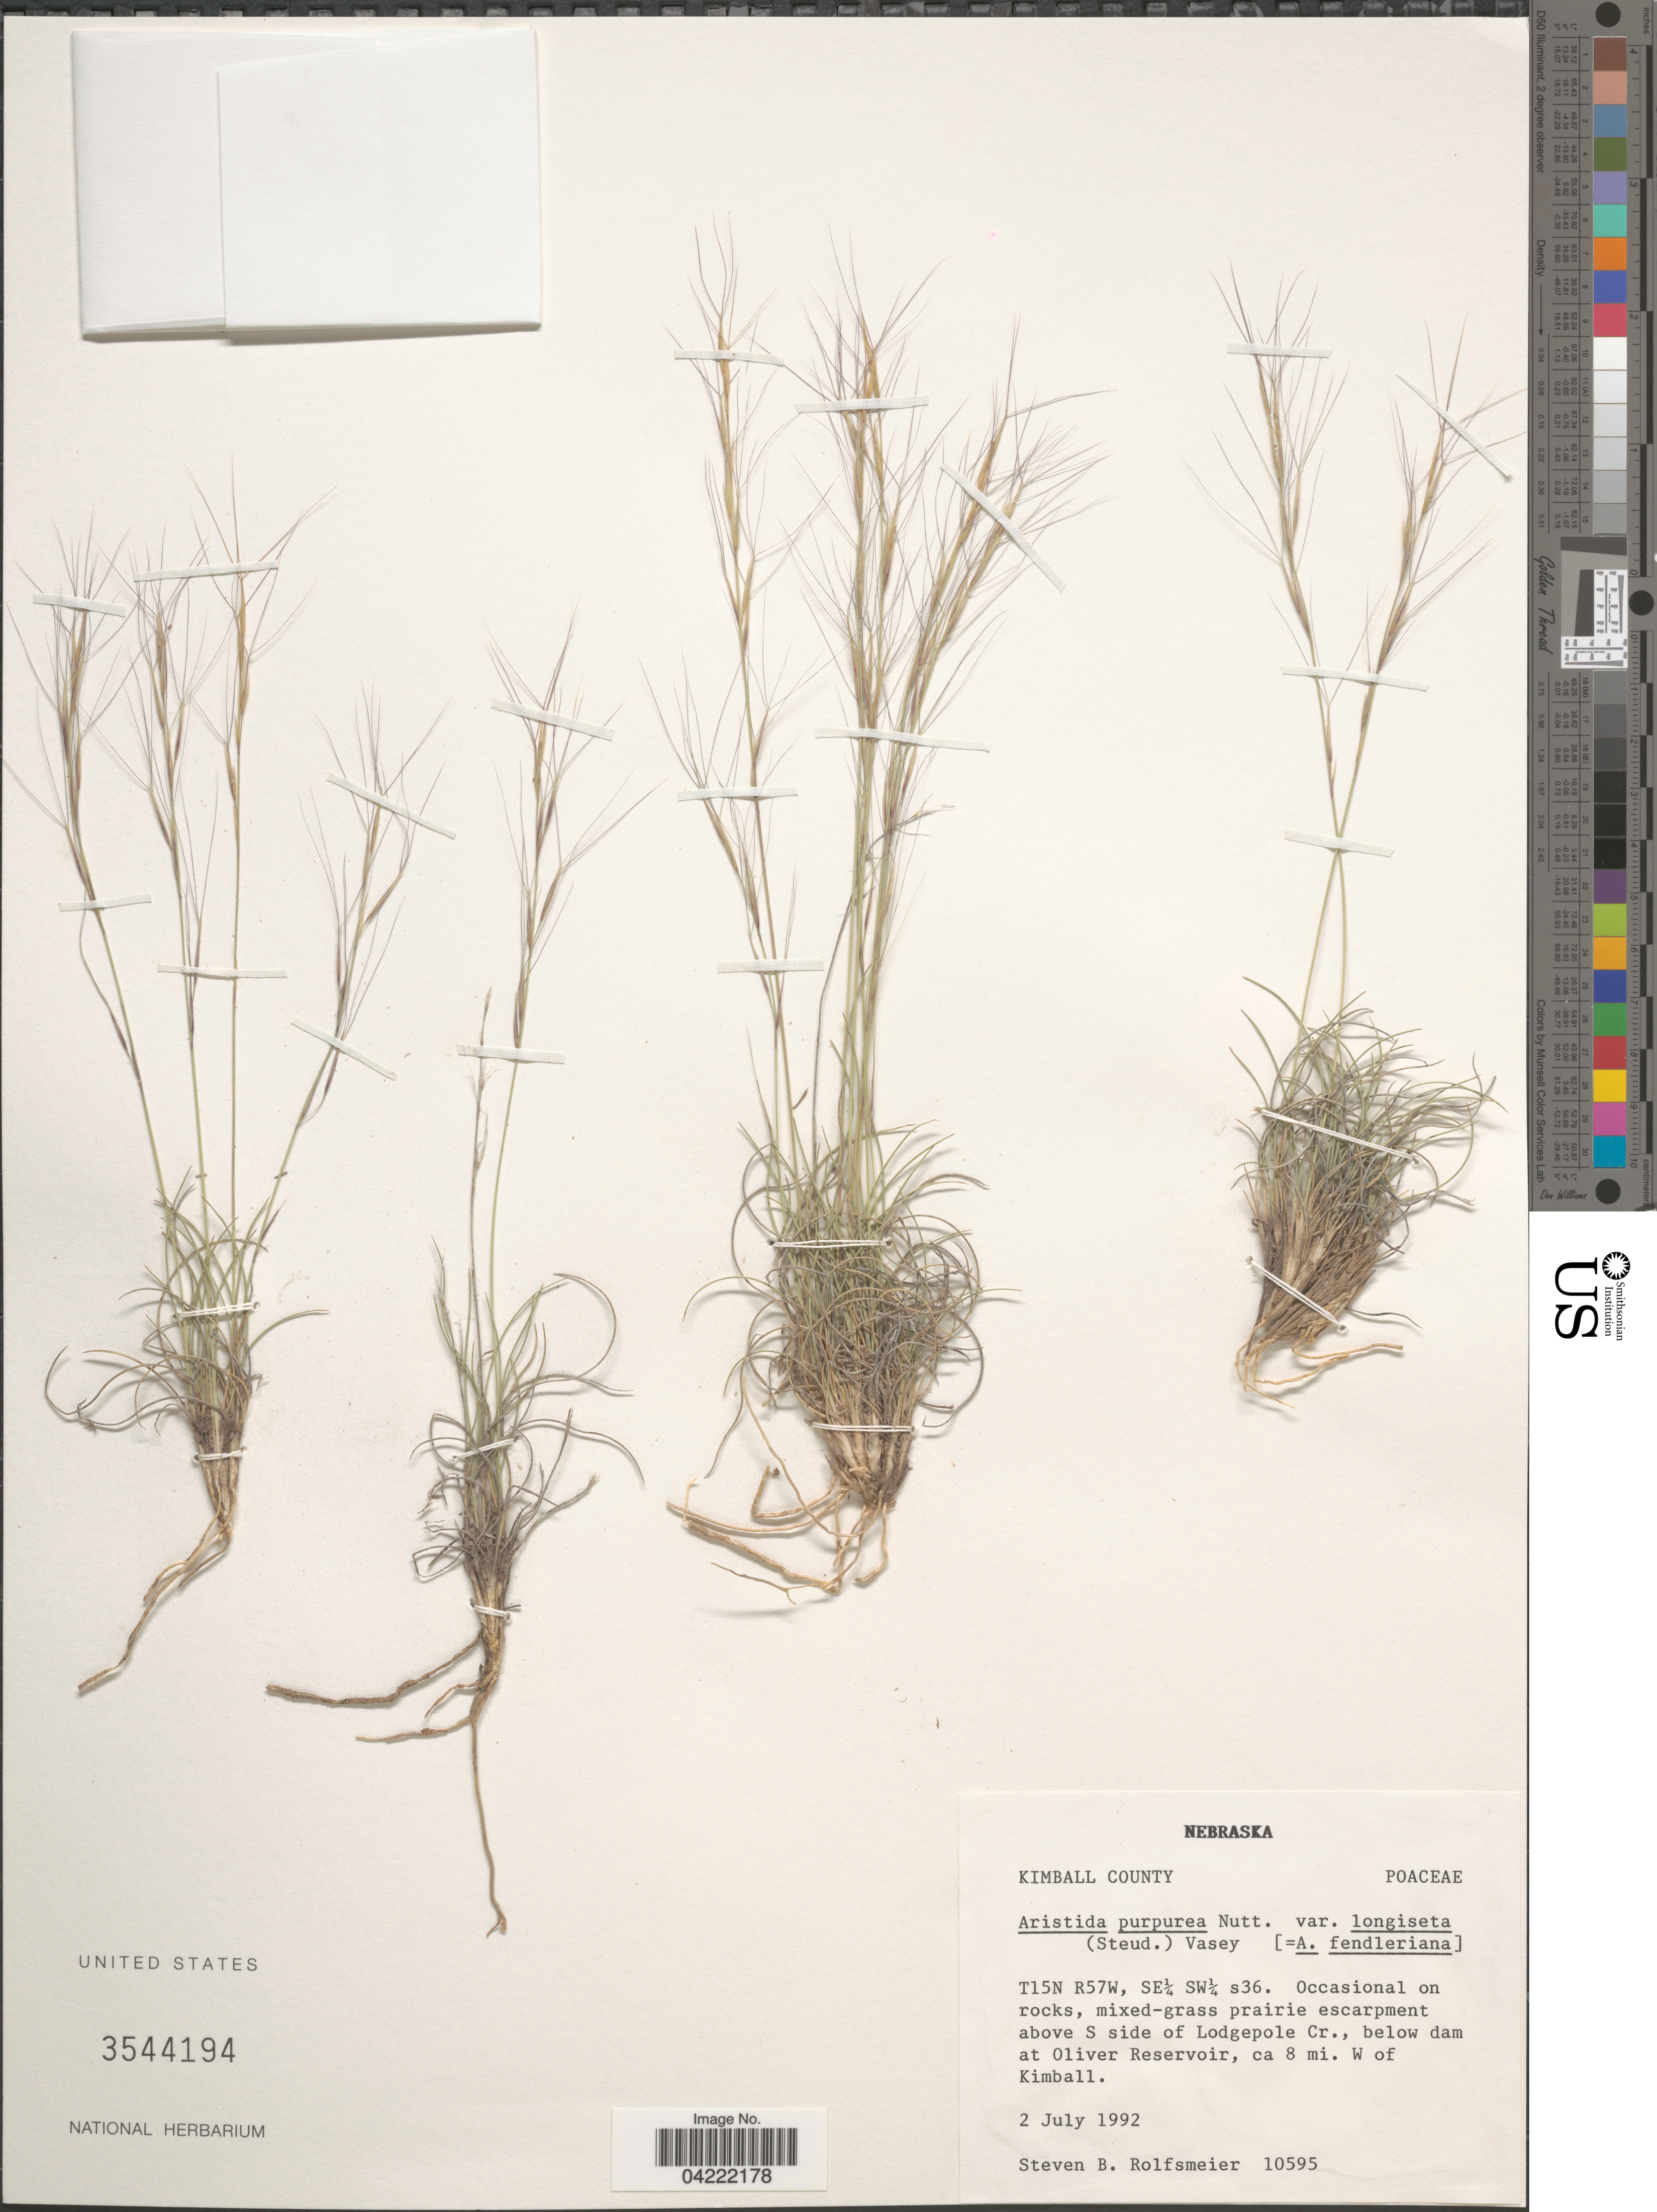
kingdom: Plantae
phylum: Tracheophyta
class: Liliopsida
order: Poales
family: Poaceae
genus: Aristida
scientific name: Aristida purpurea var. longiseta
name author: (Steud.) Vasey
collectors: S. Rolfsmeier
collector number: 10595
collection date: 1992-07-02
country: United States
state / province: Nebraska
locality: Kimball County. T15N E57W, SE1/4 SW1/4 s36. Mixed-grass prairie escarpment above S side of Lodgepole Cr., below dam at Oliver Reservoir, ca 8 mi. W of Kimball.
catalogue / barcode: US 3544194